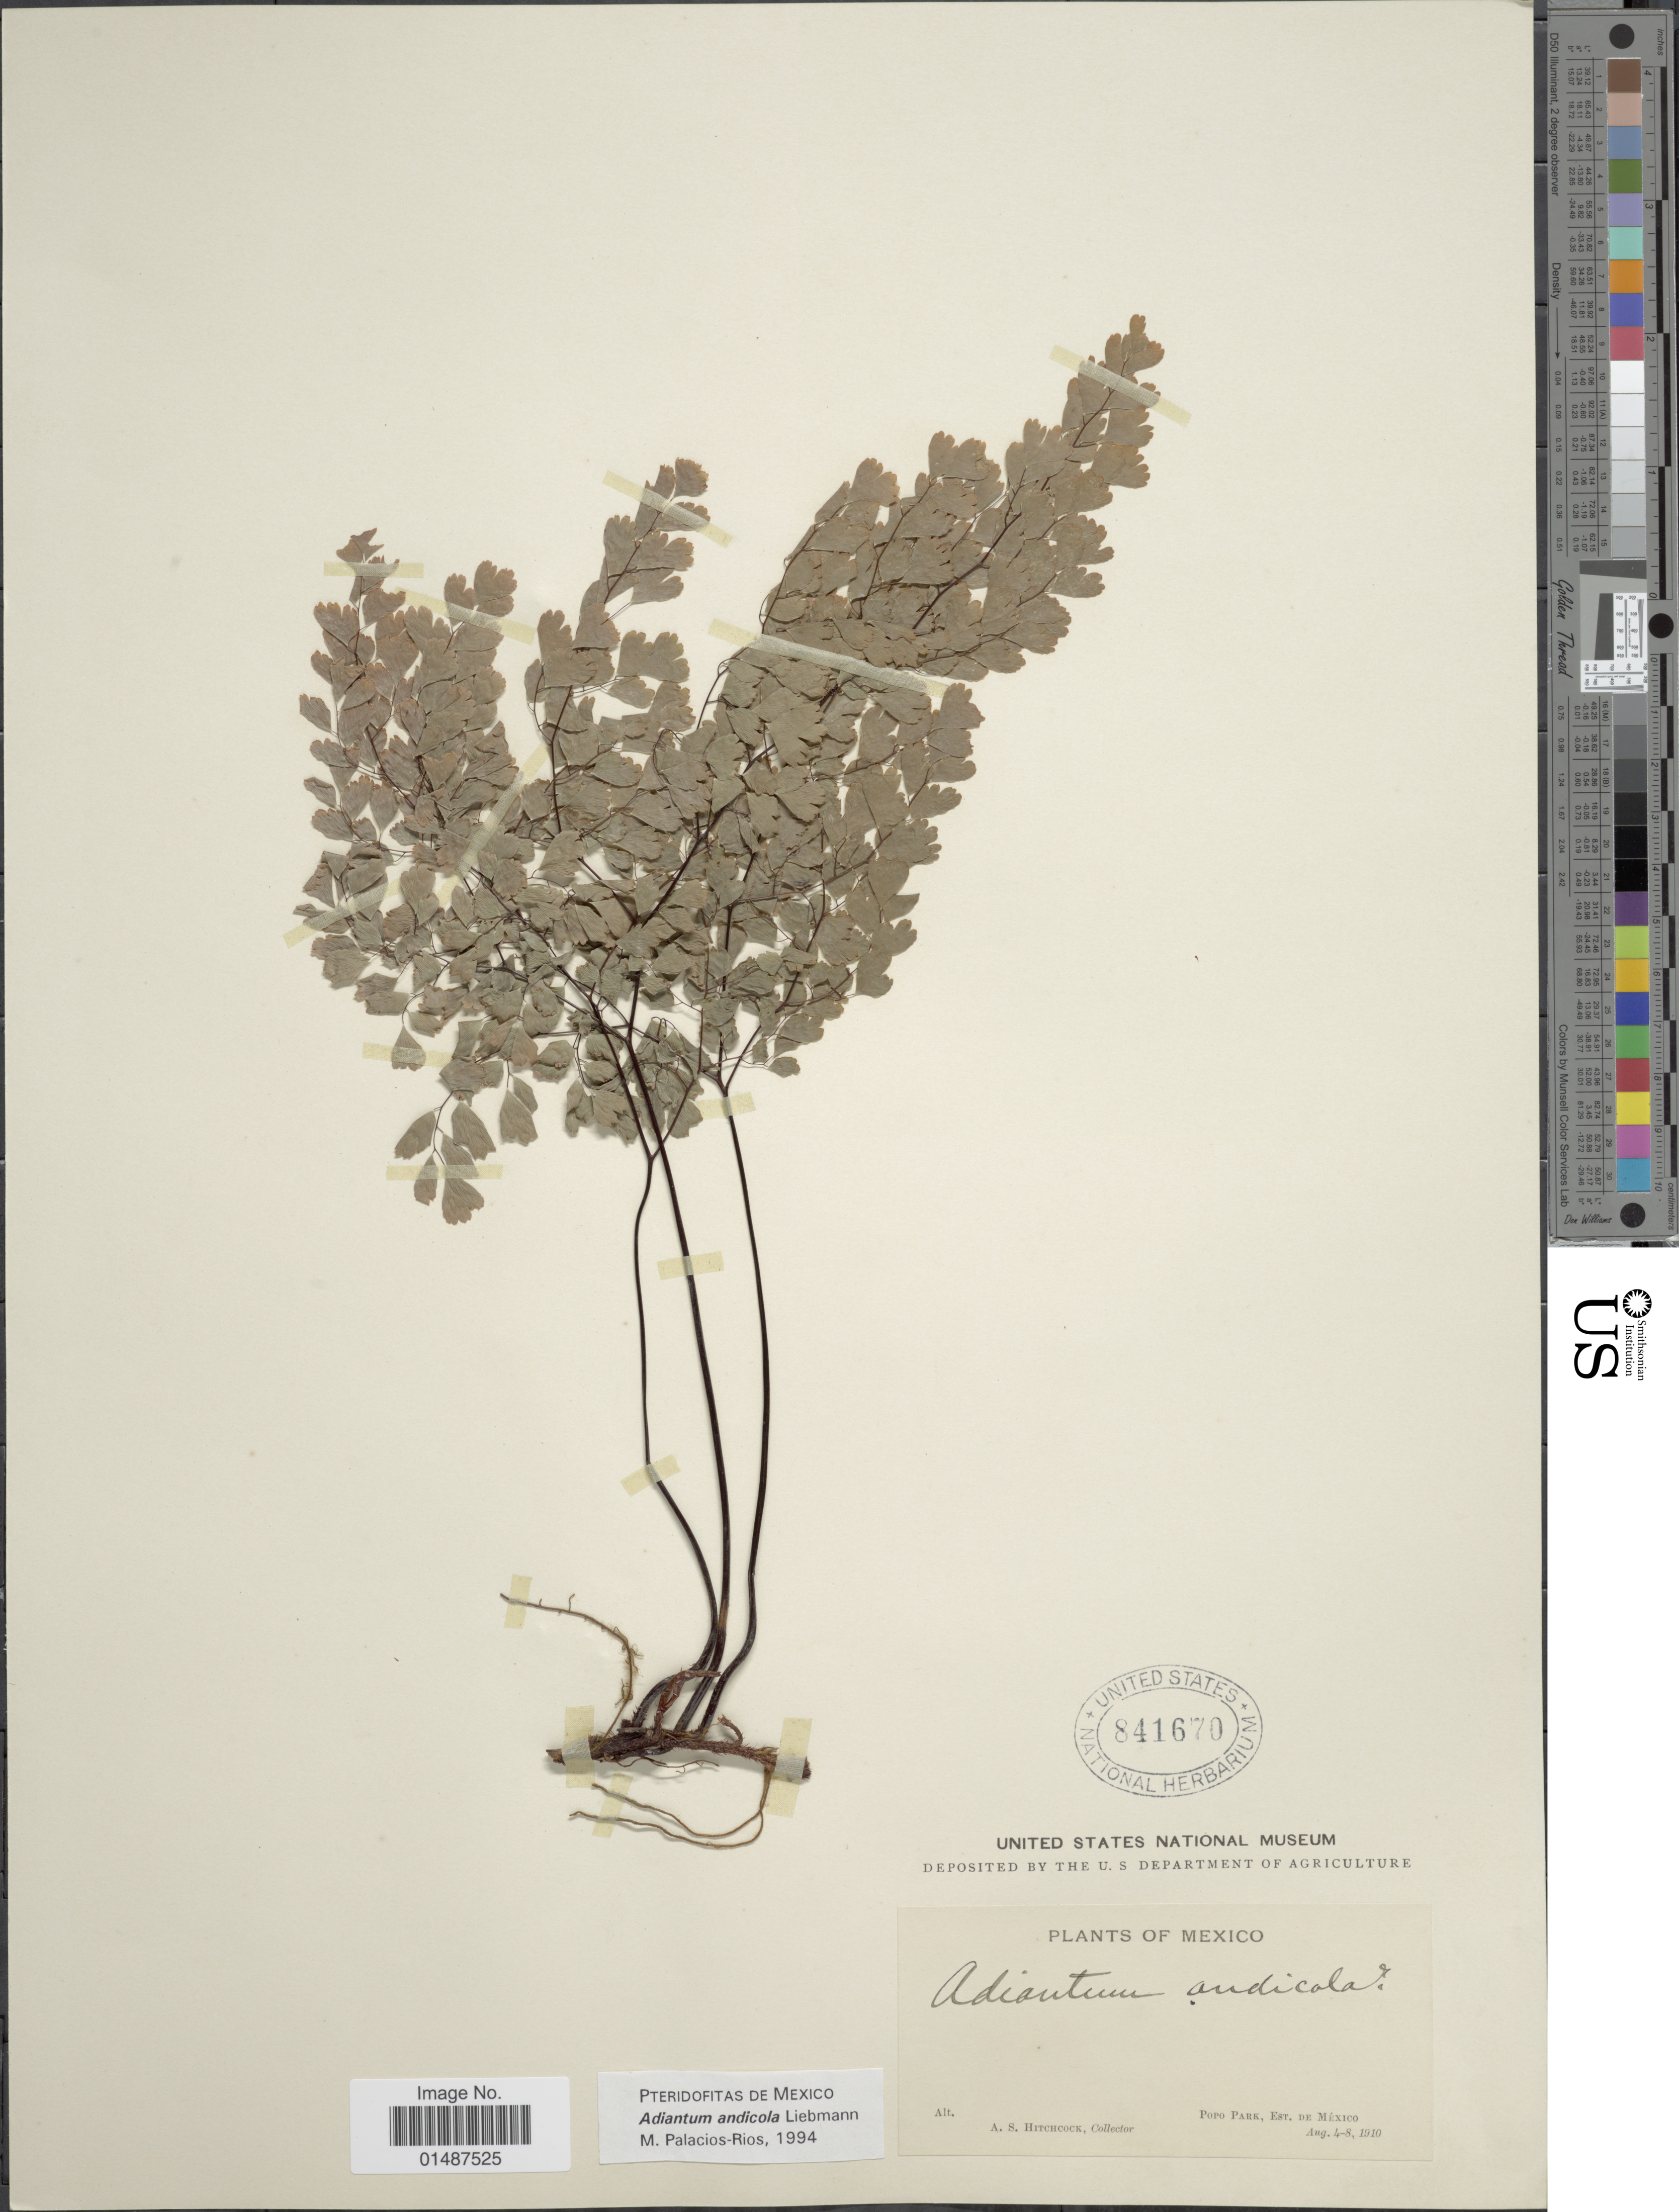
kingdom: Plantae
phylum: Tracheophyta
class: Polypodiopsida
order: Polypodiales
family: Pteridaceae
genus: Adiantum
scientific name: Adiantum andicola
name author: Liebm.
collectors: A. S. Hitchcock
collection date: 1910-08-04/1910-08-08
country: Mexico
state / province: México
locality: Popo Park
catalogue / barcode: US 841670